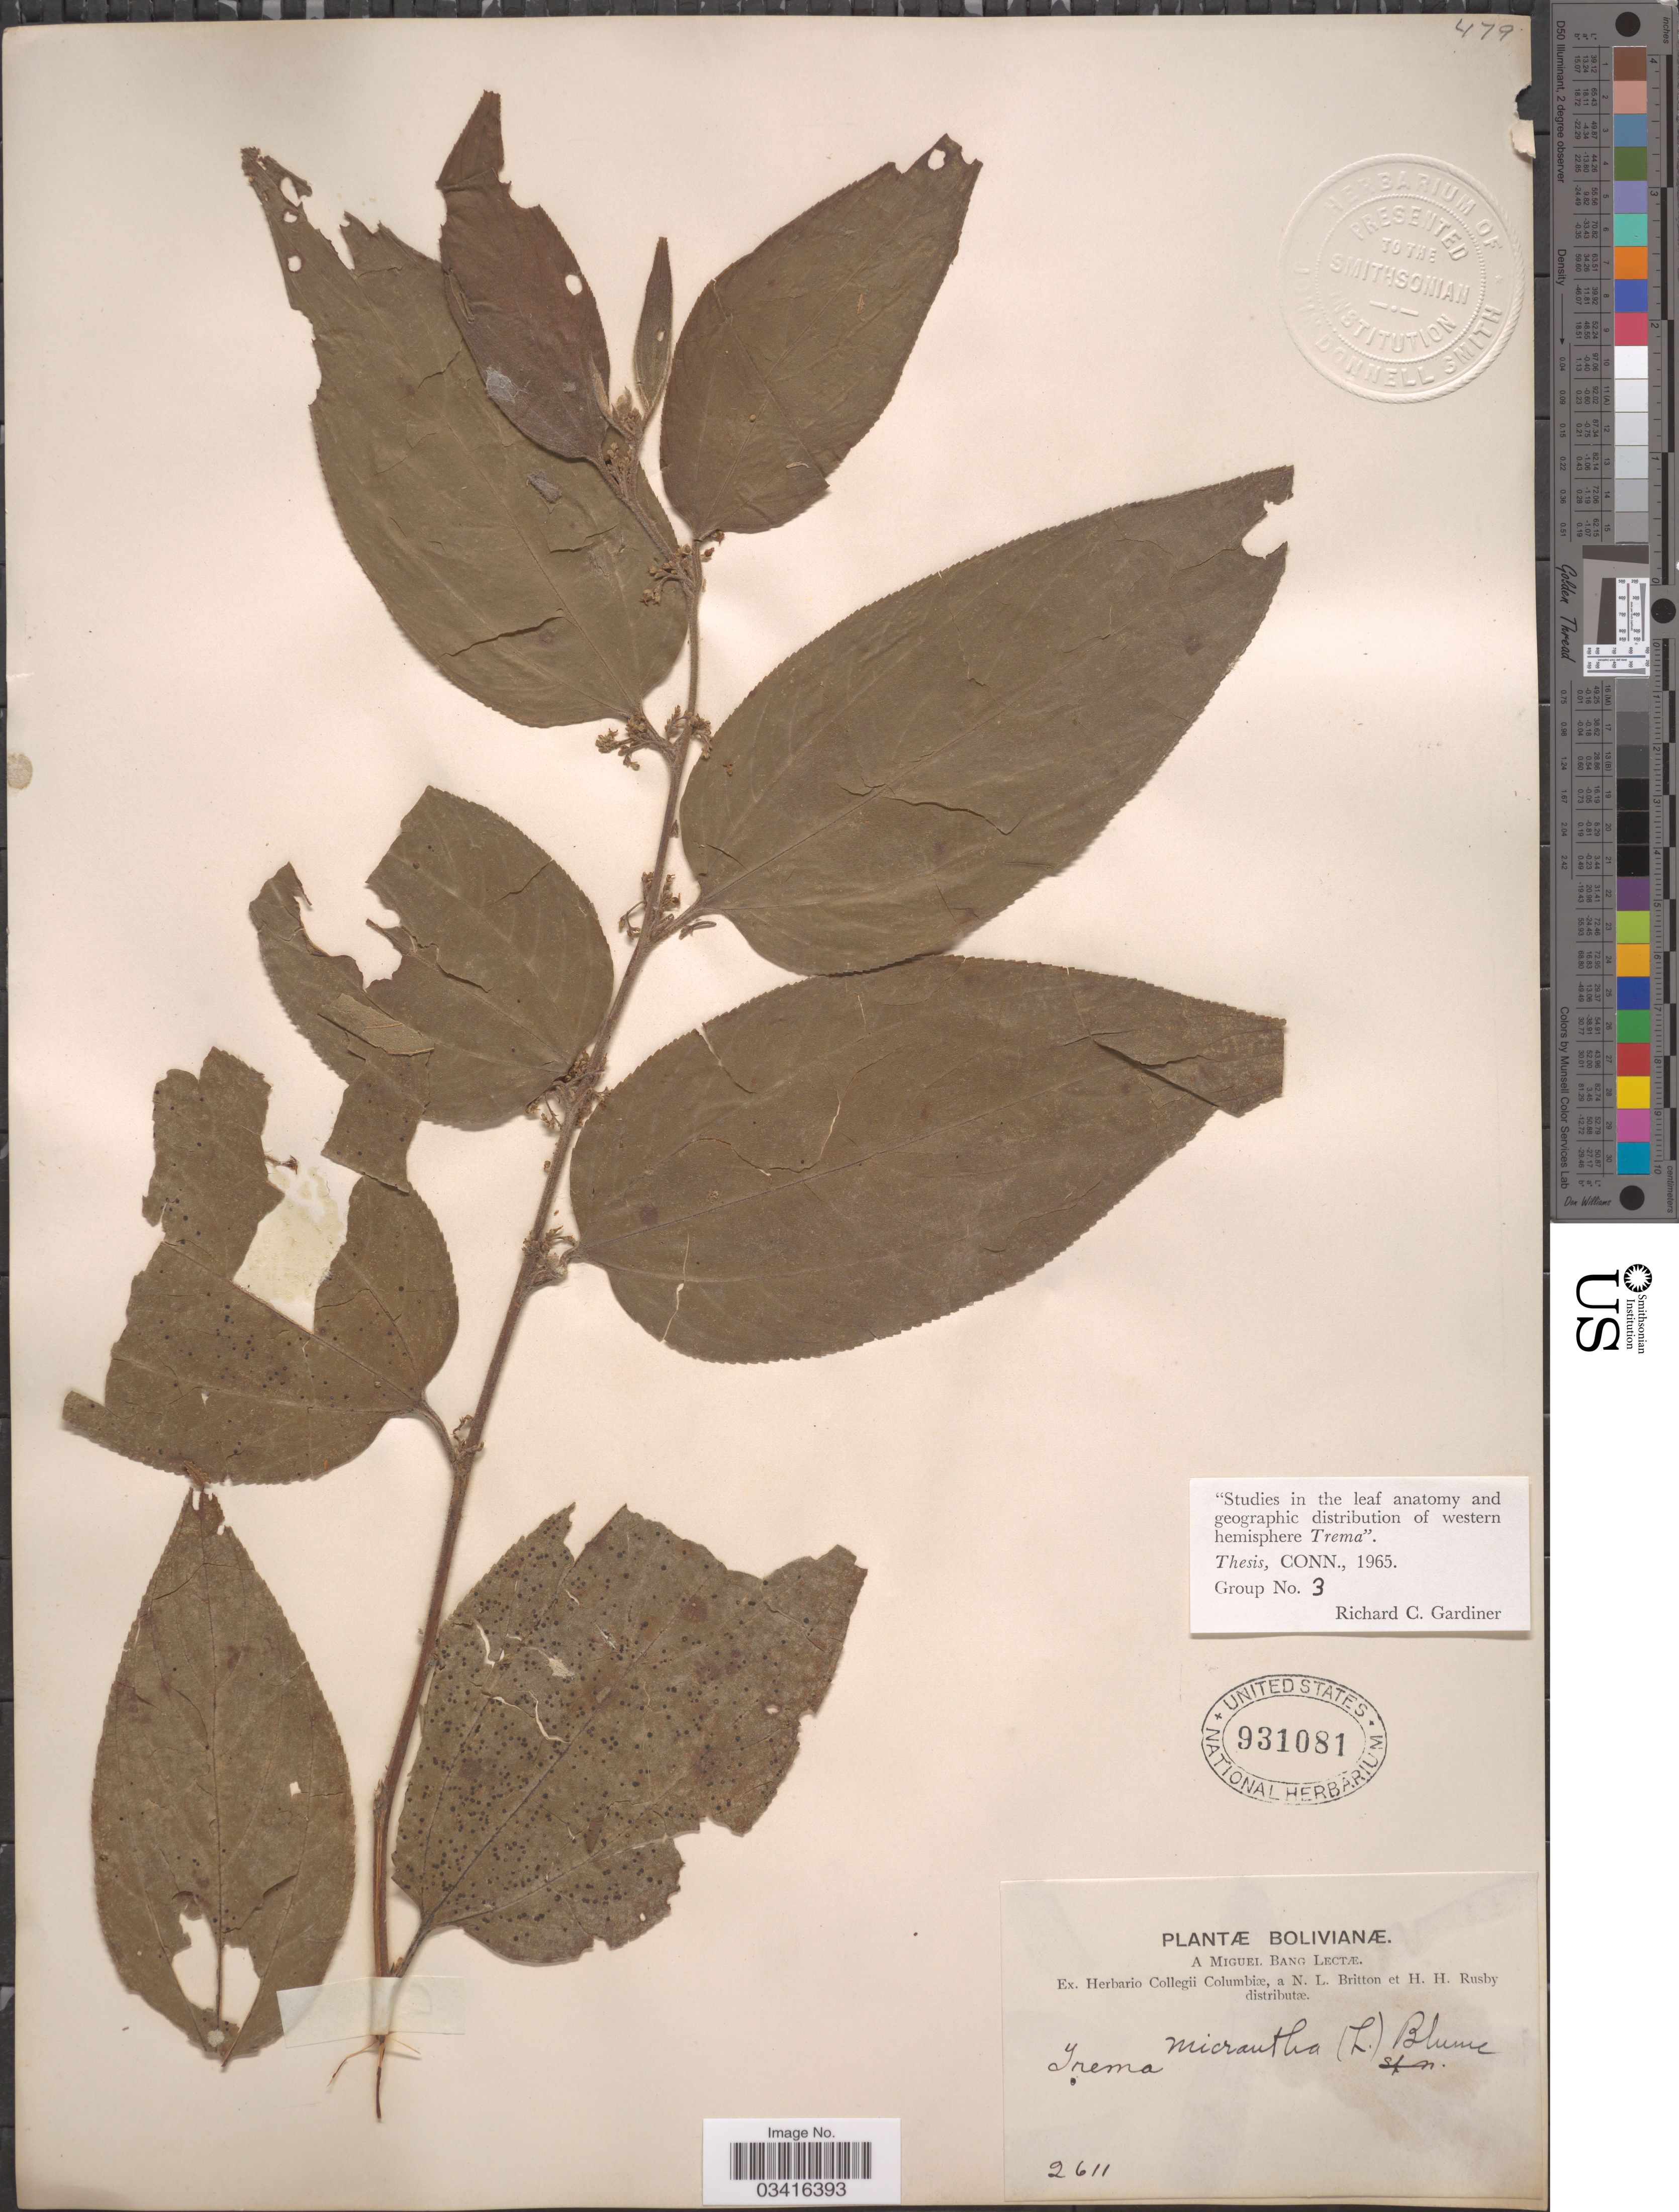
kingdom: Plantae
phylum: Tracheophyta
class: Magnoliopsida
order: Rosales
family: Cannabaceae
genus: Trema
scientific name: Trema micranthum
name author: (L.) Blume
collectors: M. Bang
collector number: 2611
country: Bolivia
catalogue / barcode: US 931081